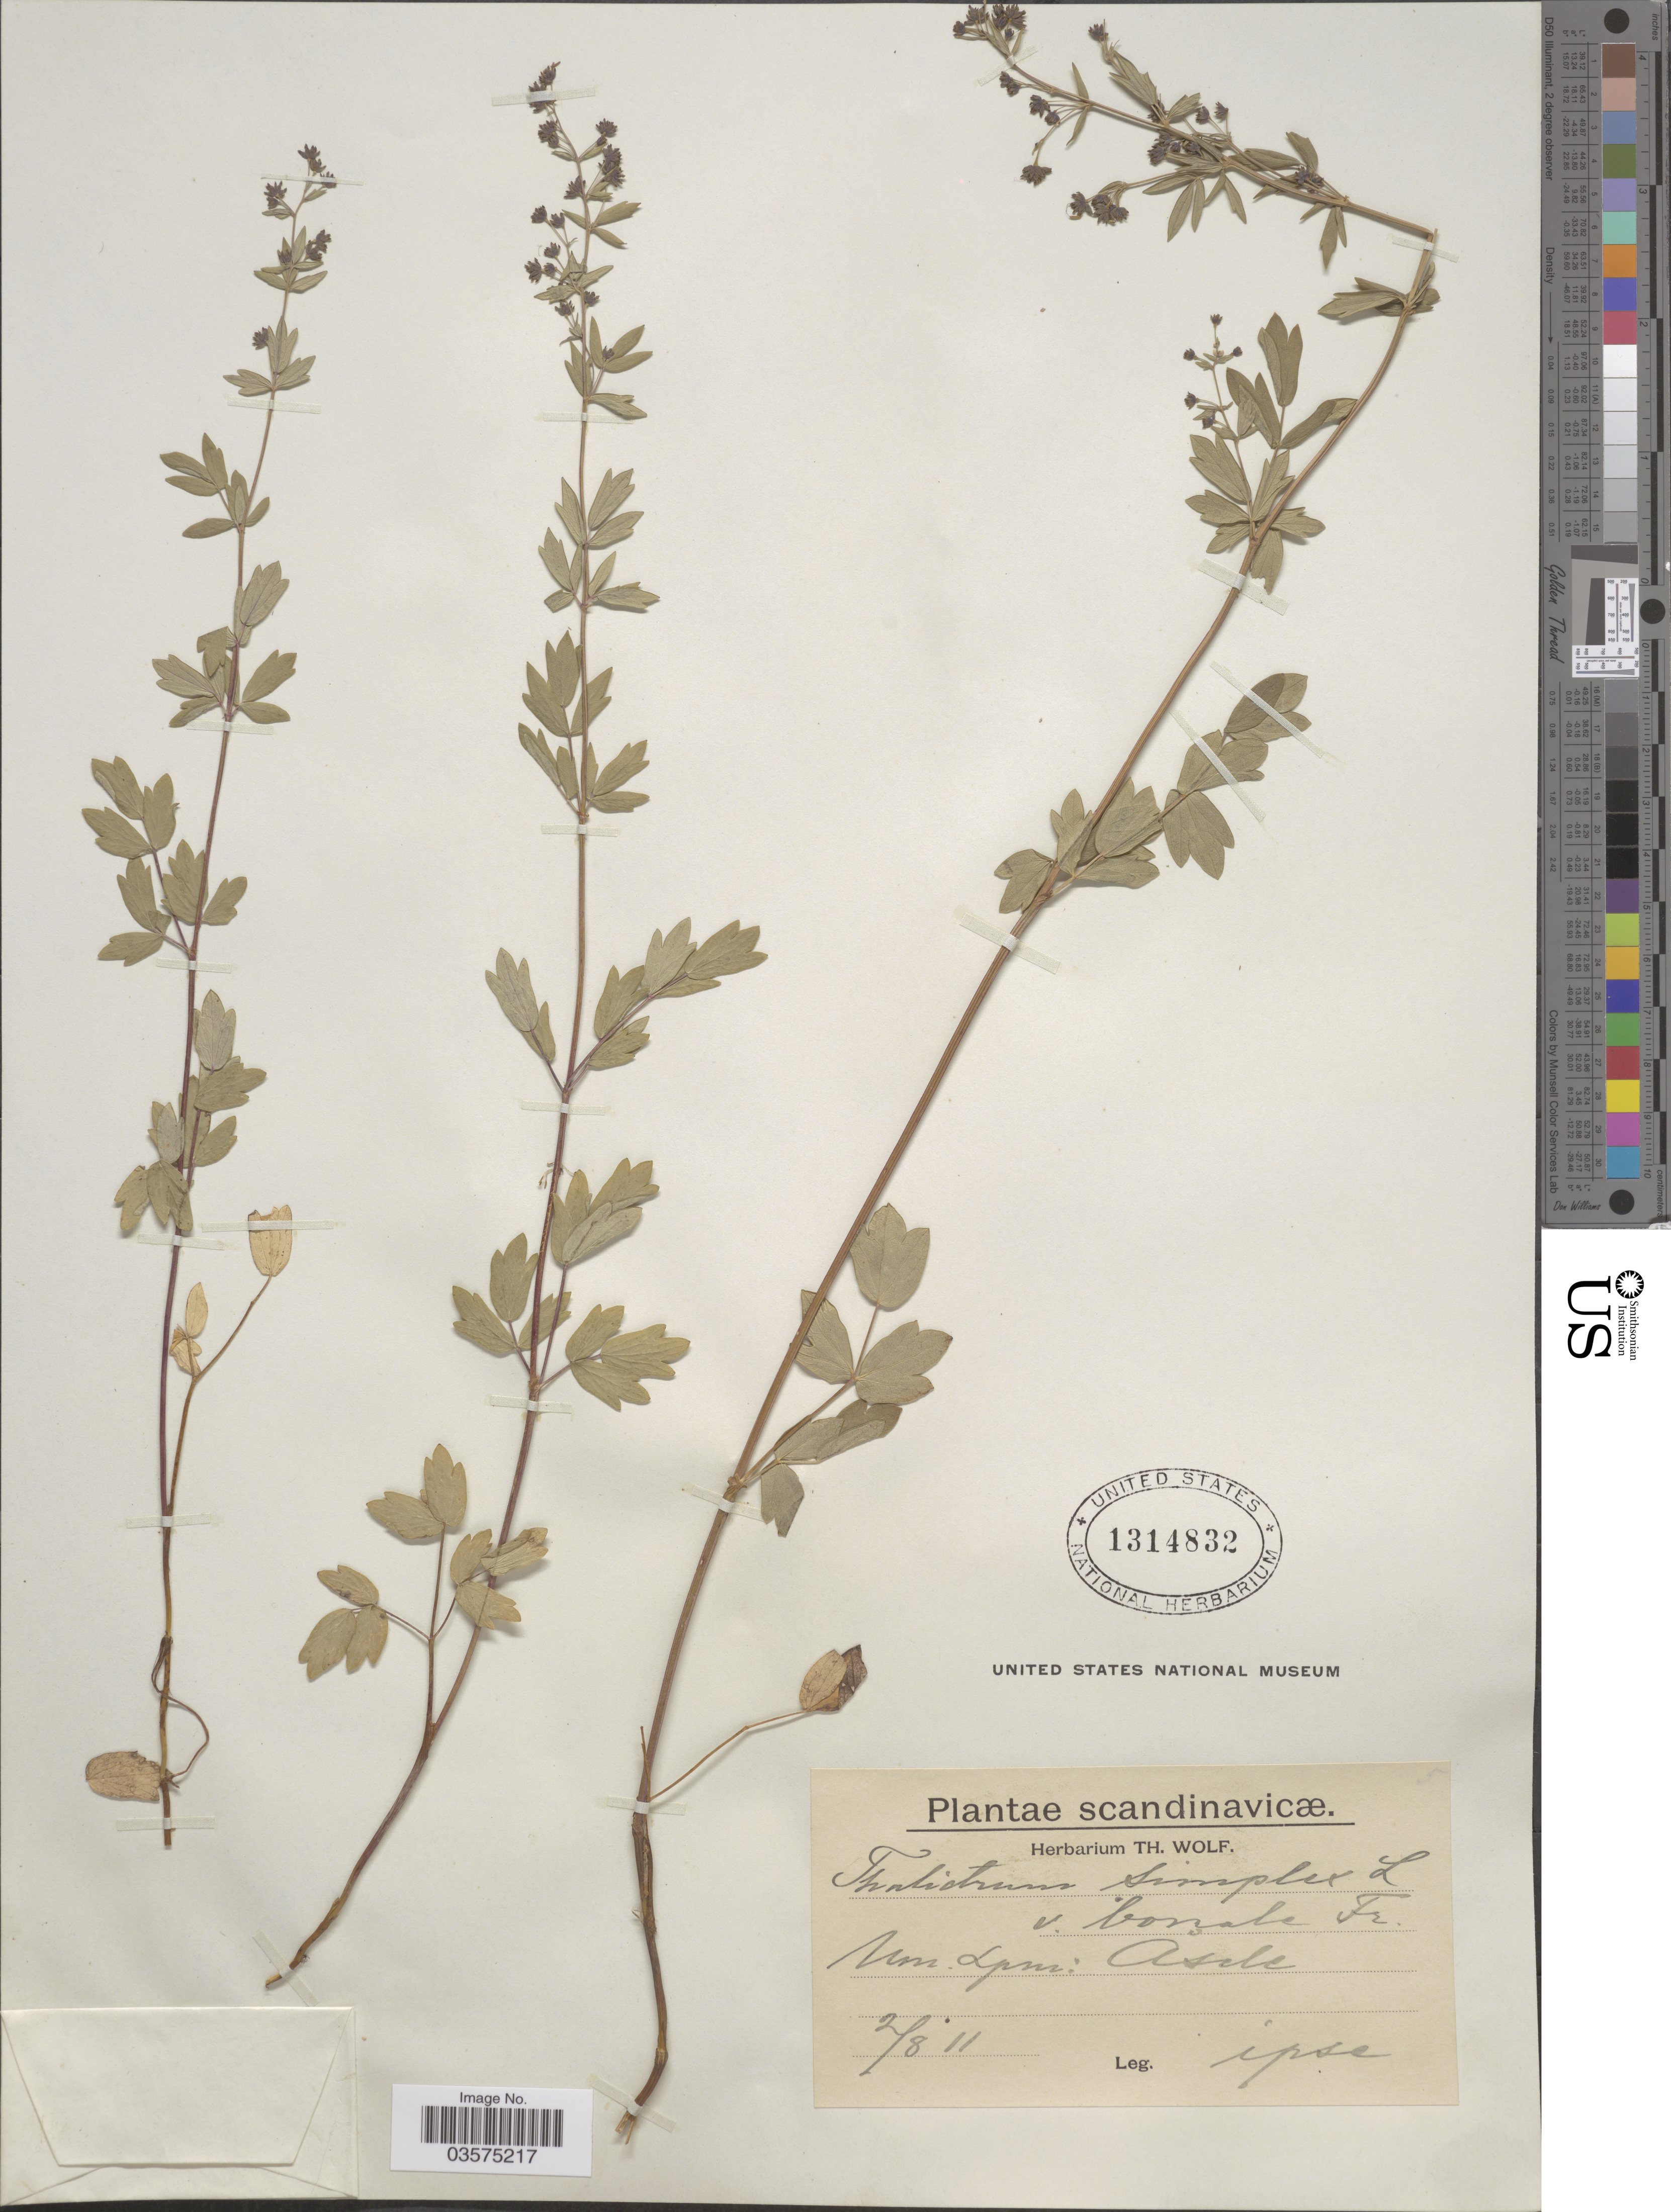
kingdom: Plantae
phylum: Tracheophyta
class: Magnoliopsida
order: Ranunculales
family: Ranunculaceae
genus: Thalictrum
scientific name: Thalictrum simplex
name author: L.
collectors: T. Wolf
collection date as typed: Transcribed d/m/y: 2/8/11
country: Sweden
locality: Scandinavicœ. Nm. Lpm.: Asele.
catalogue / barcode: US 1314832